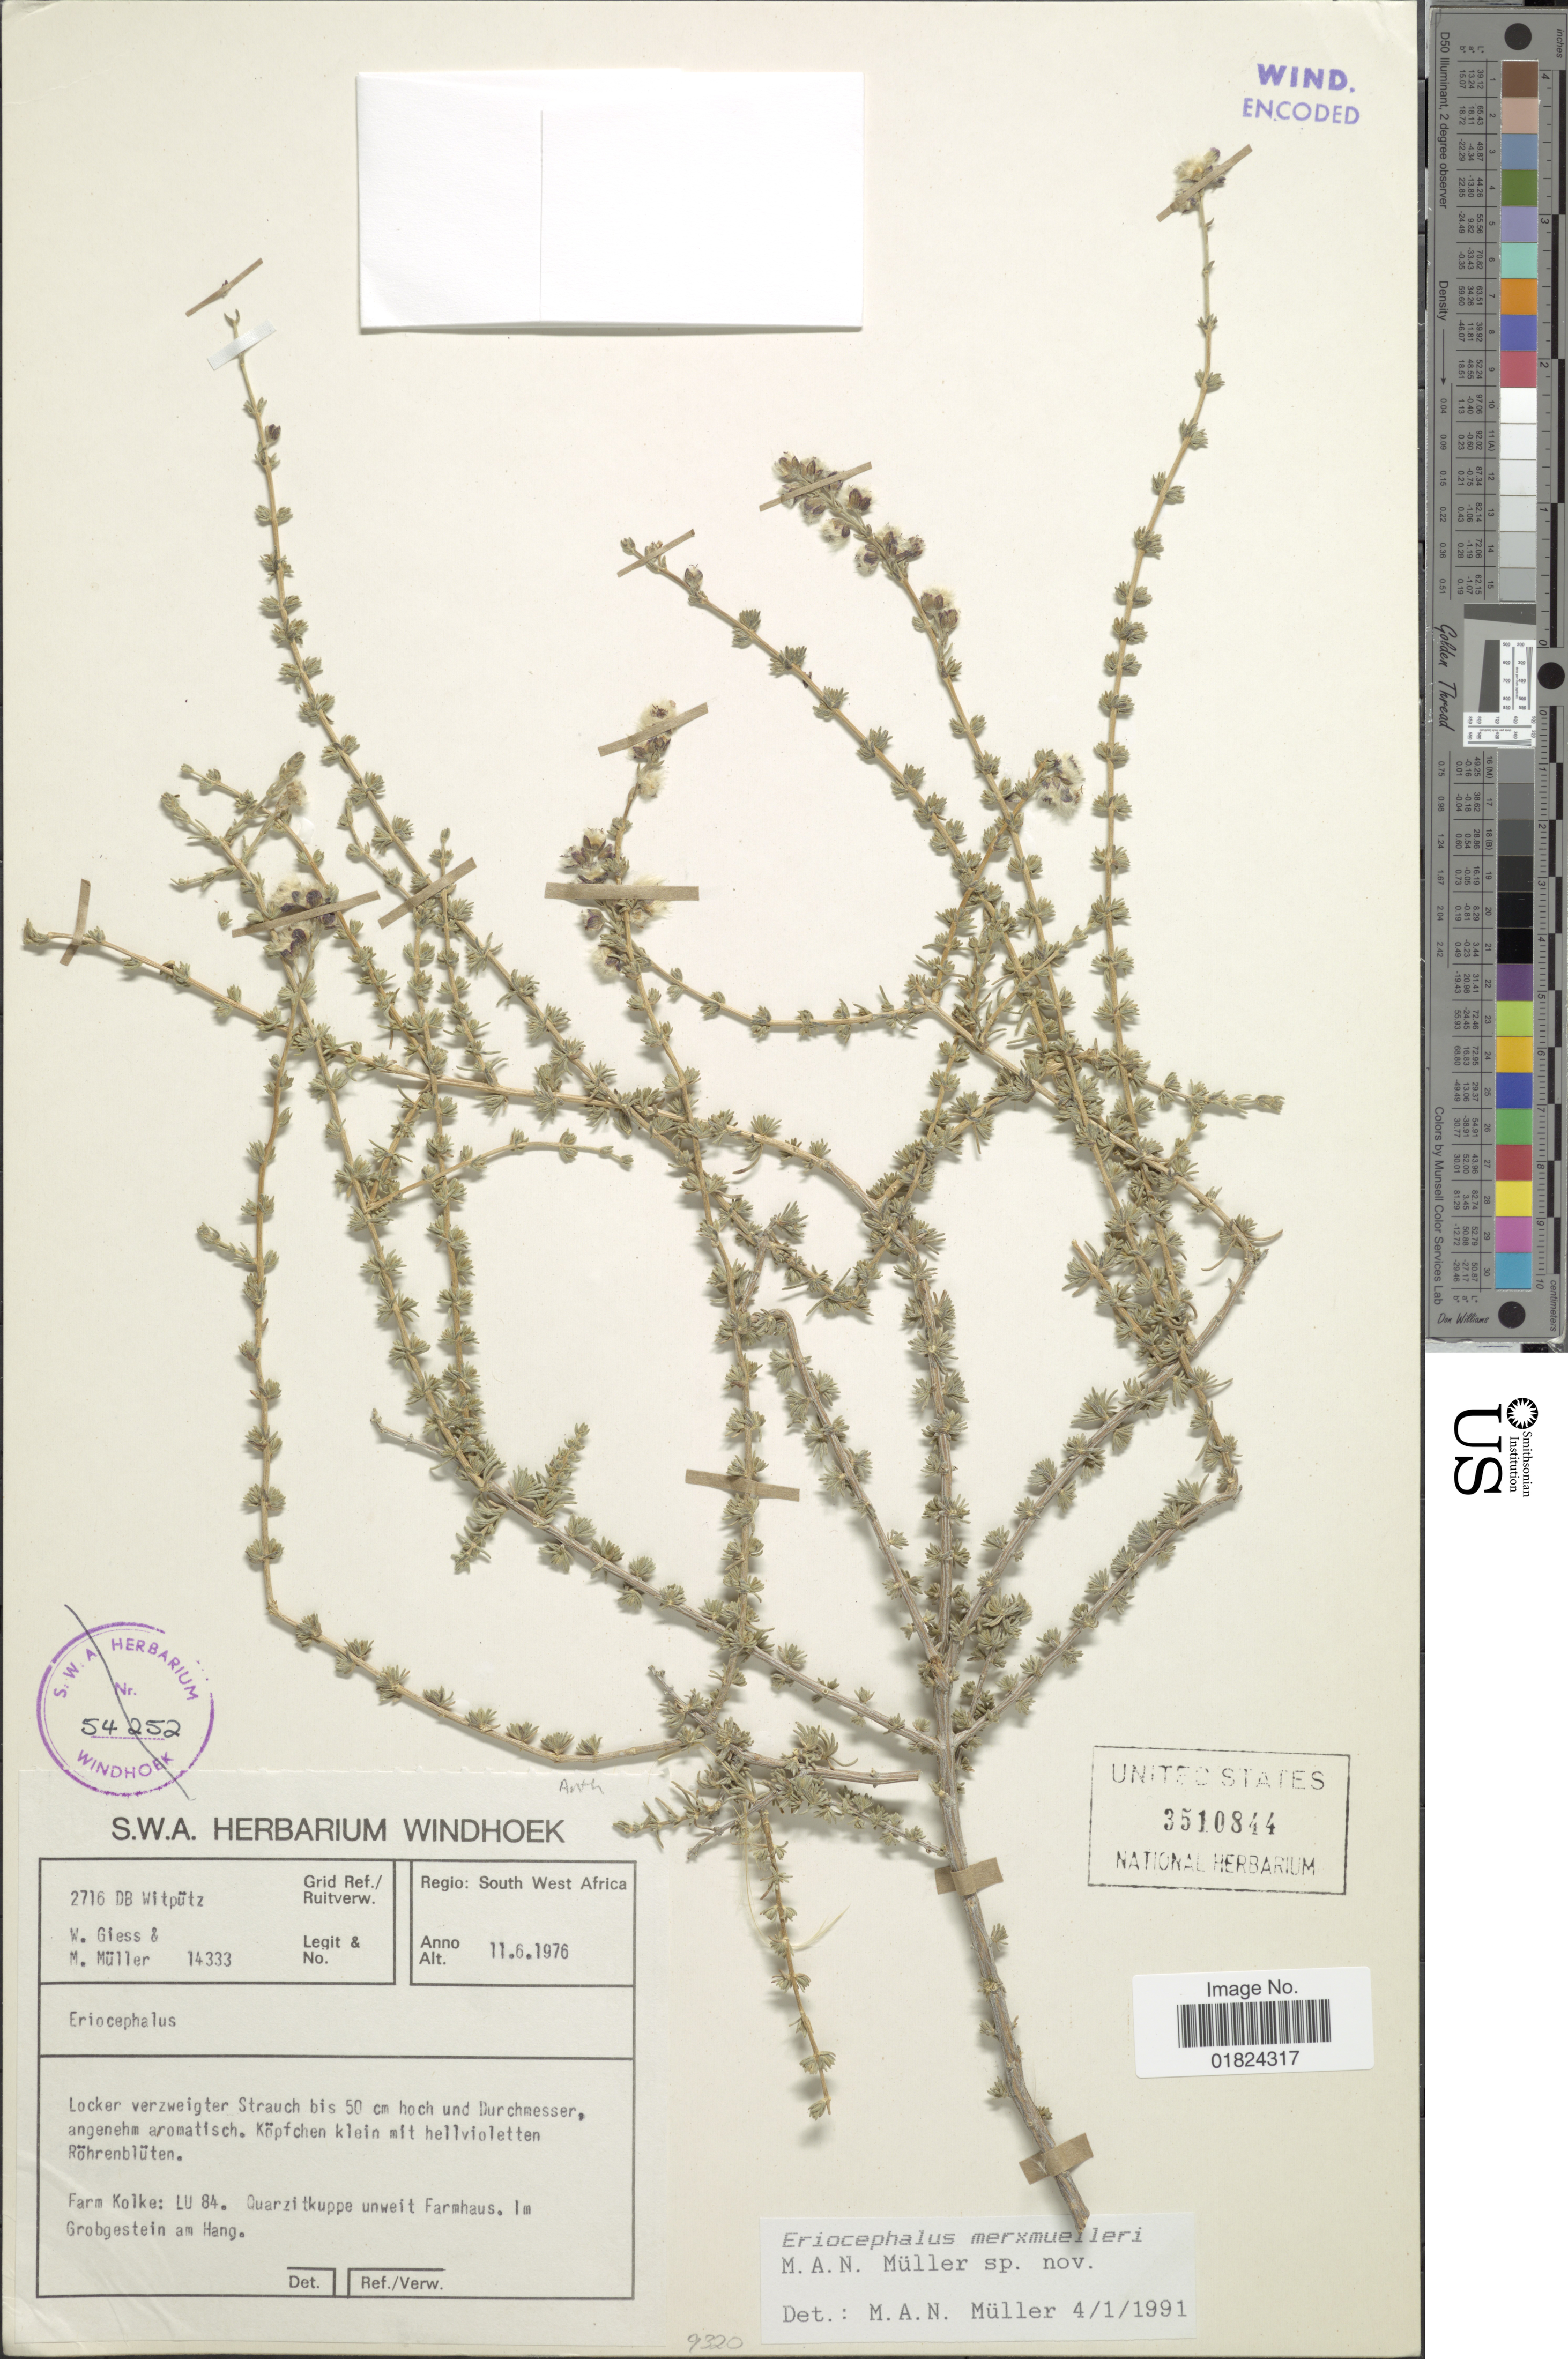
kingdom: Plantae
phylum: Tracheophyta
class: Magnoliopsida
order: Asterales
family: Asteraceae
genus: Eriocephalus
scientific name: Eriocephalus sp.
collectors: W. Giess & M. Muller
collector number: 14333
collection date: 1976-06-11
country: Namibia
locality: South West Africa, Farm Kolke: LU 84, Quarzitkuppe unweit Farmhaus, Im Grobgestein am Hang.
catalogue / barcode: US 3510844